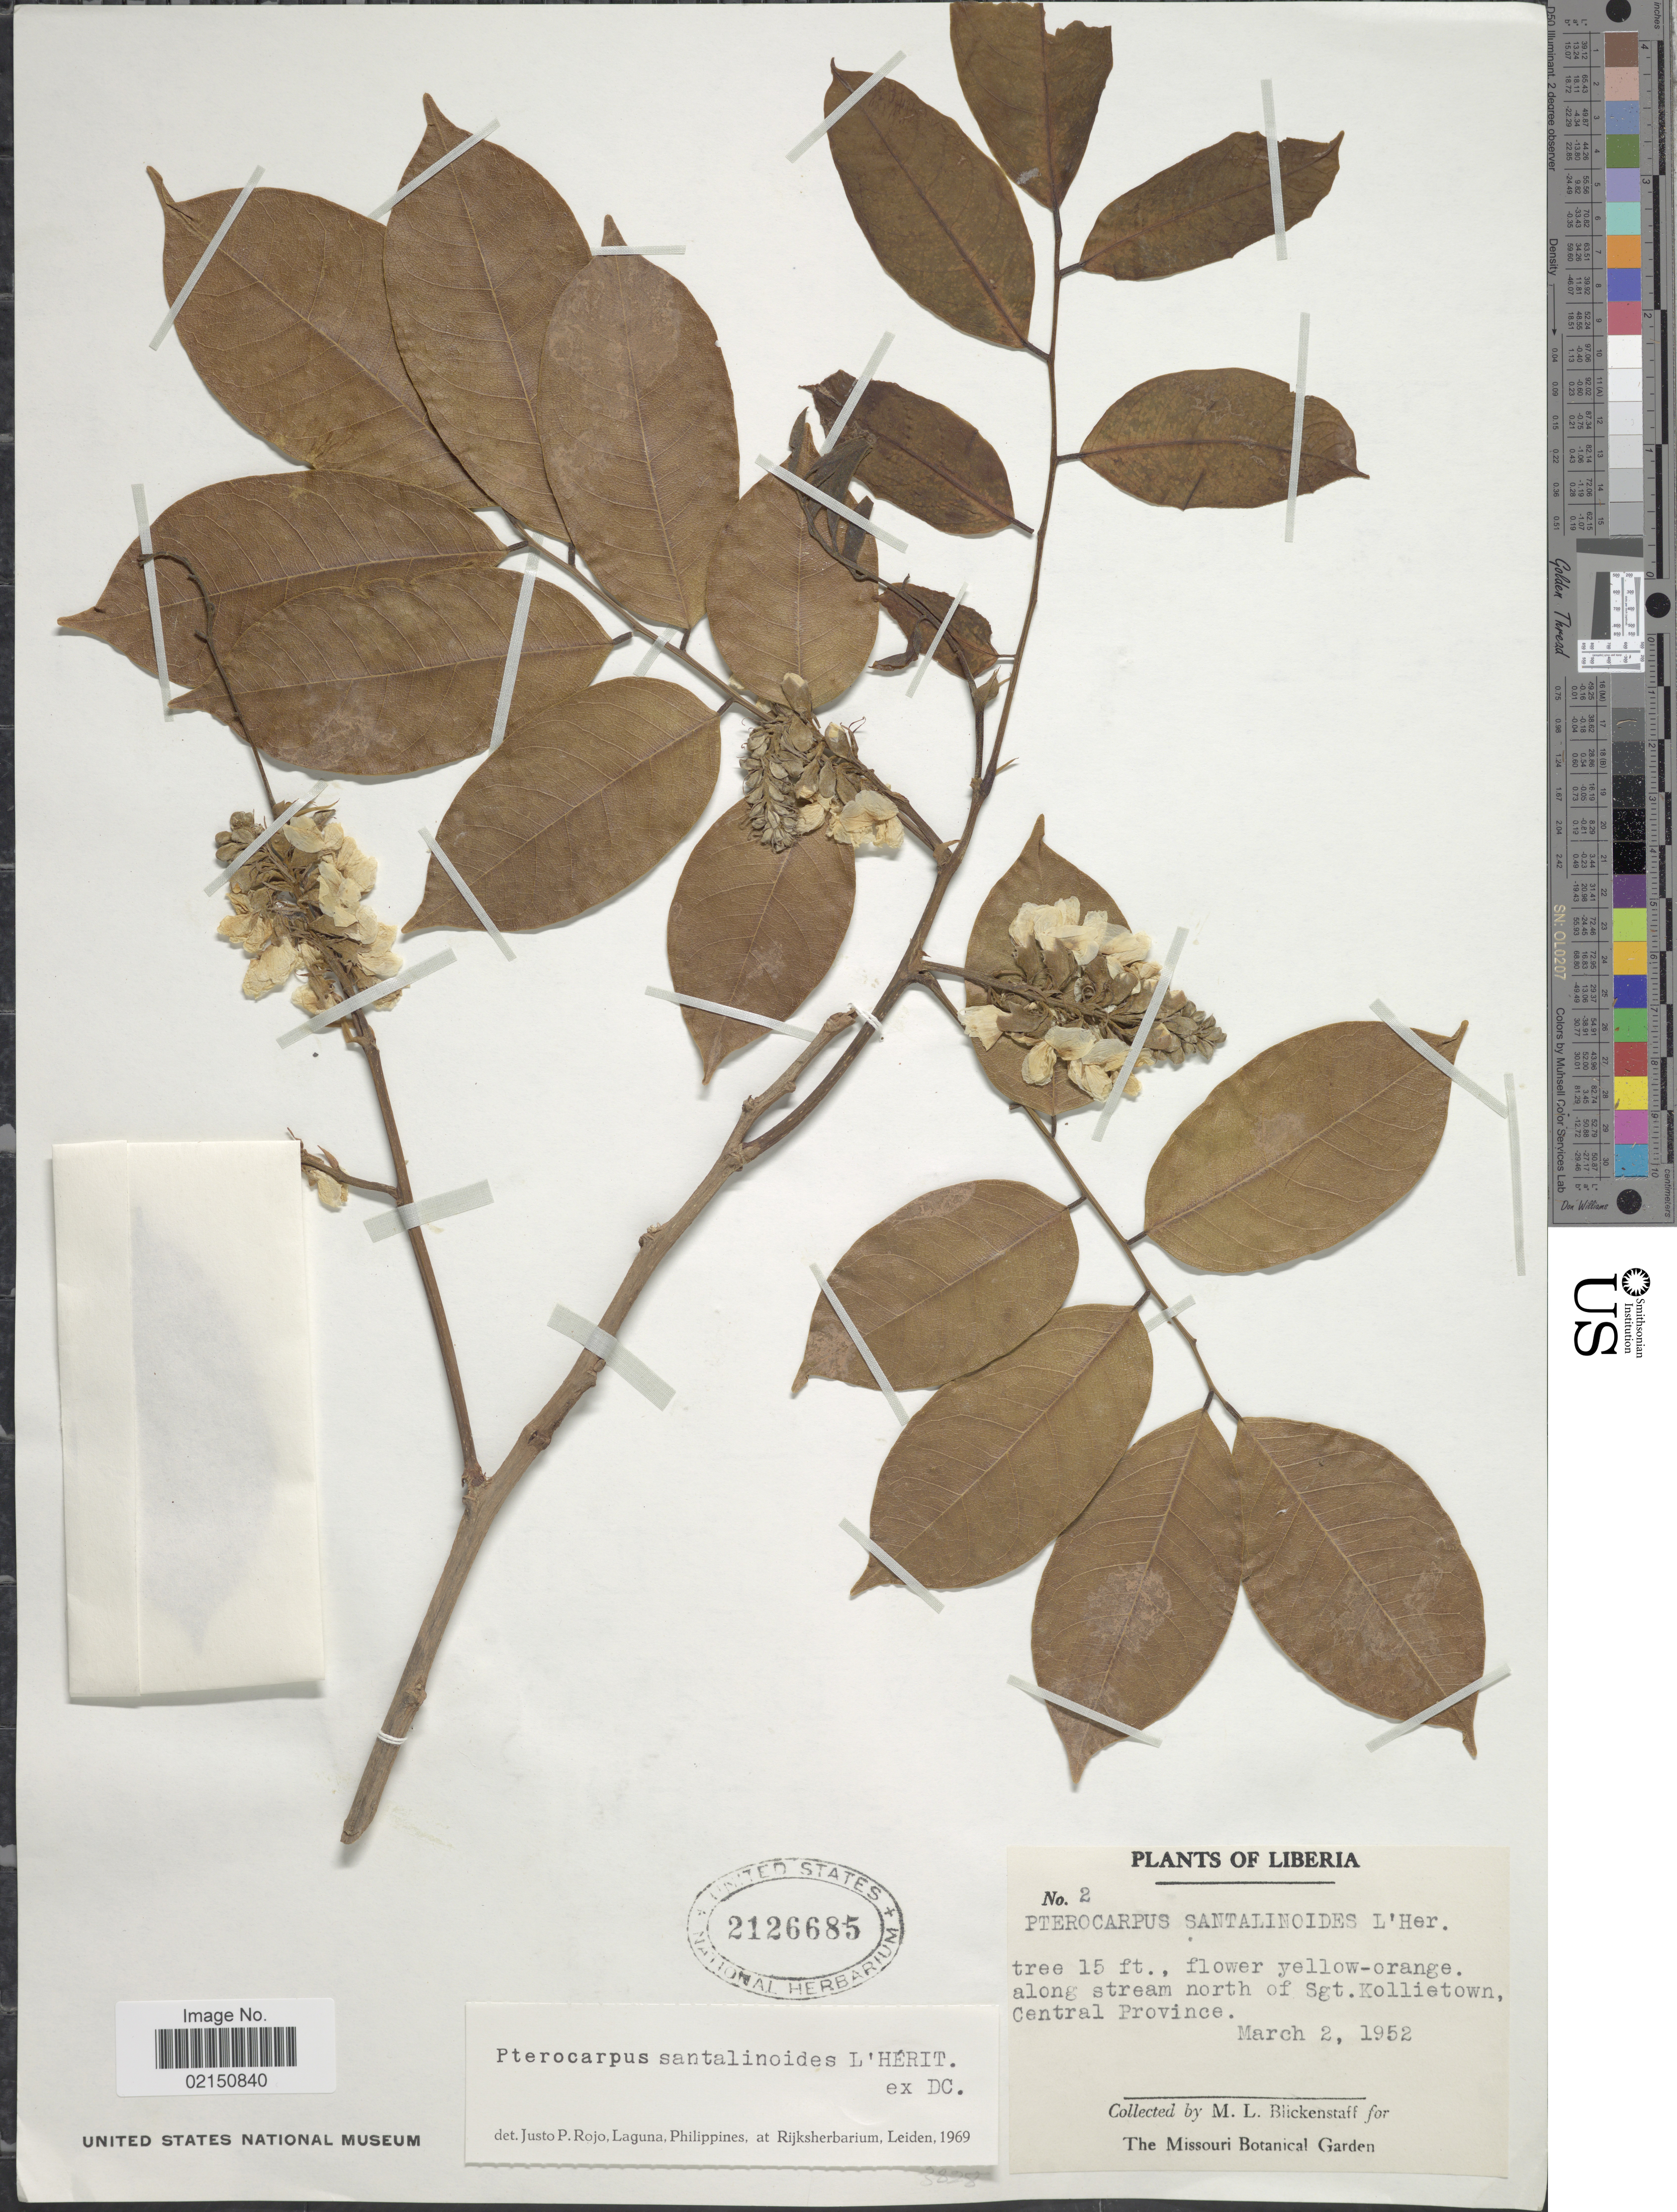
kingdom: Plantae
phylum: Tracheophyta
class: Magnoliopsida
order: Fabales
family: Fabaceae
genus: Pterocarpus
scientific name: Pterocarpus santalinoides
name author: L'Hér. ex DC.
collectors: M. Blickenstaff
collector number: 2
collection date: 1952-03-02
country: Liberia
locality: Along stream north of Sgt. Kollietown, Central Province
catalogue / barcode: US 2126685